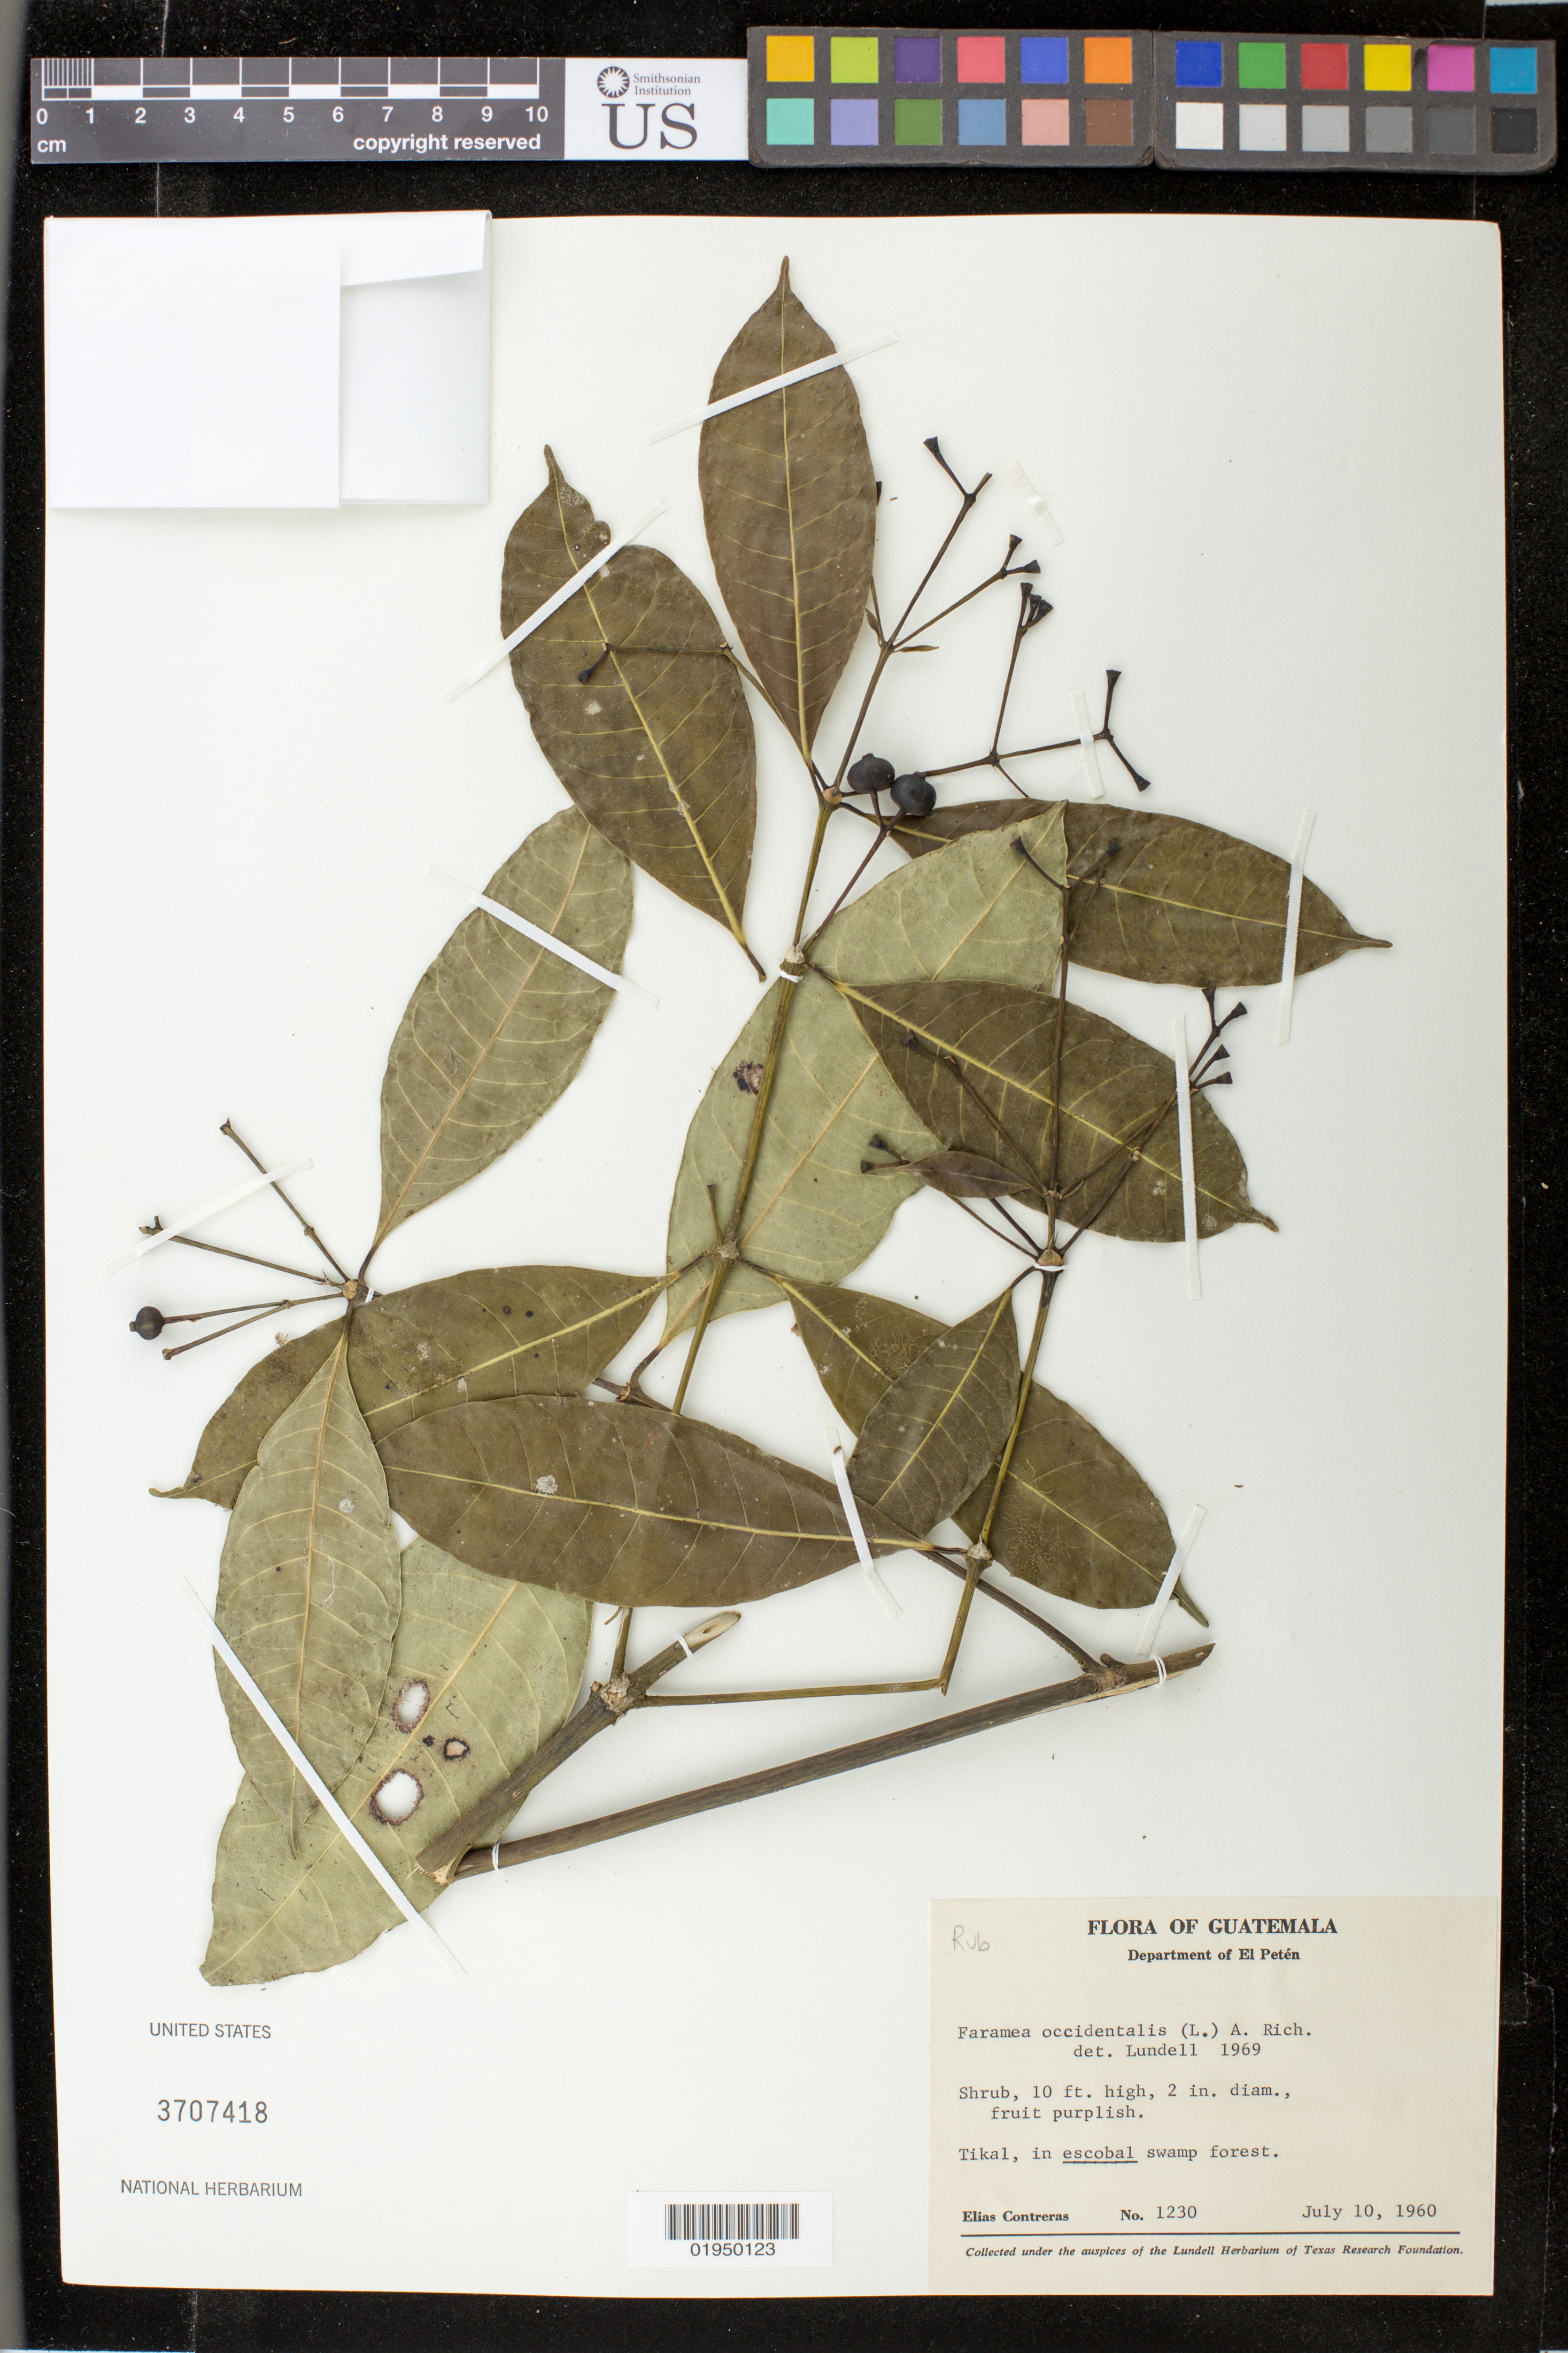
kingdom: Plantae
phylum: Tracheophyta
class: Magnoliopsida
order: Gentianales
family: Rubiaceae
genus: Faramea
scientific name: Faramea occidentalis subsp. occidentalis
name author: (L.) A. Rich.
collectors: E. Contreras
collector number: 1230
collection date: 1960-07-10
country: Guatemala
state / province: El Petén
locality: Tikal, in escobal swamp forest.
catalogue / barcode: US 3707418